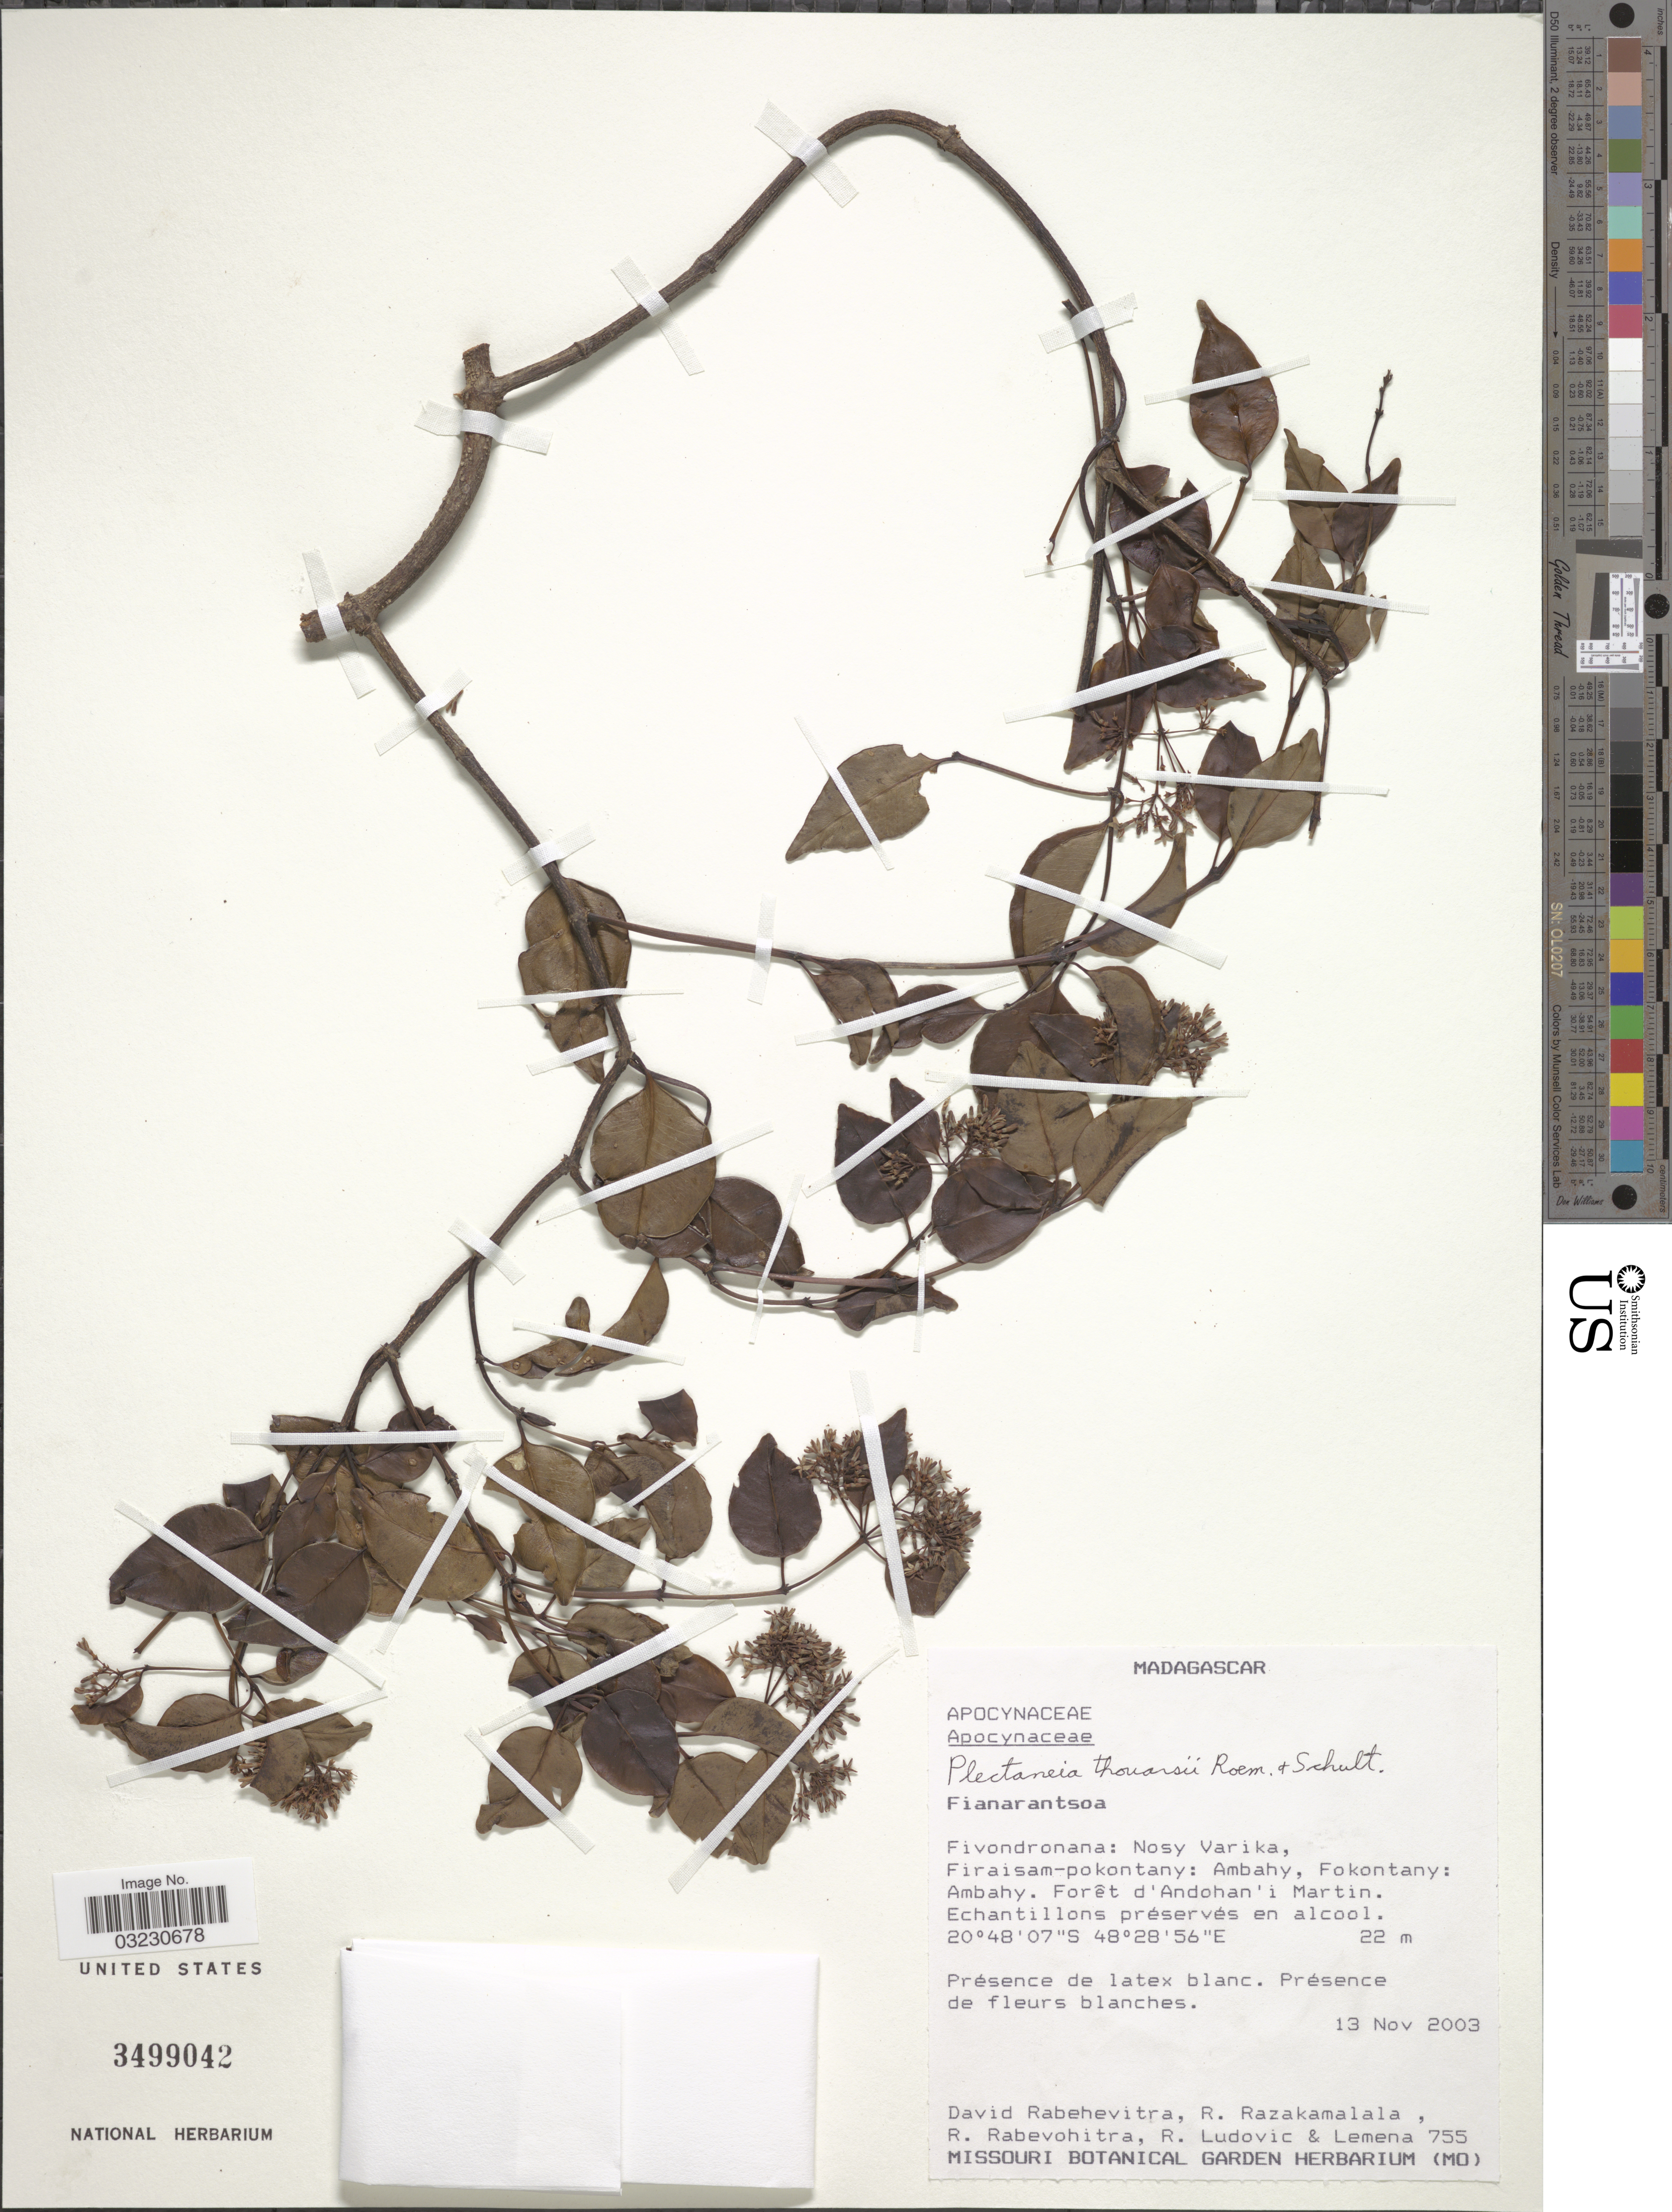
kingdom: Plantae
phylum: Tracheophyta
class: Magnoliopsida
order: Gentianales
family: Apocynaceae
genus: Plectaneia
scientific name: Plectaneia thouarsii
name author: Roem. & Schult.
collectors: D. Rabehevitra, R. Razakamalala, R. Rabevohitra, R. Ludovic & Lemena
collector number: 755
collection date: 2003-11-13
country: Madagascar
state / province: Vatovavy Fitovinany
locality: Fivondronana: Nosy Varika, Firaisam-pokontany: Ambahy, Fokontany: Ambahy. Forêt d'Andohan 'i Martin.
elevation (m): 22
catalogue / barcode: US 3499042